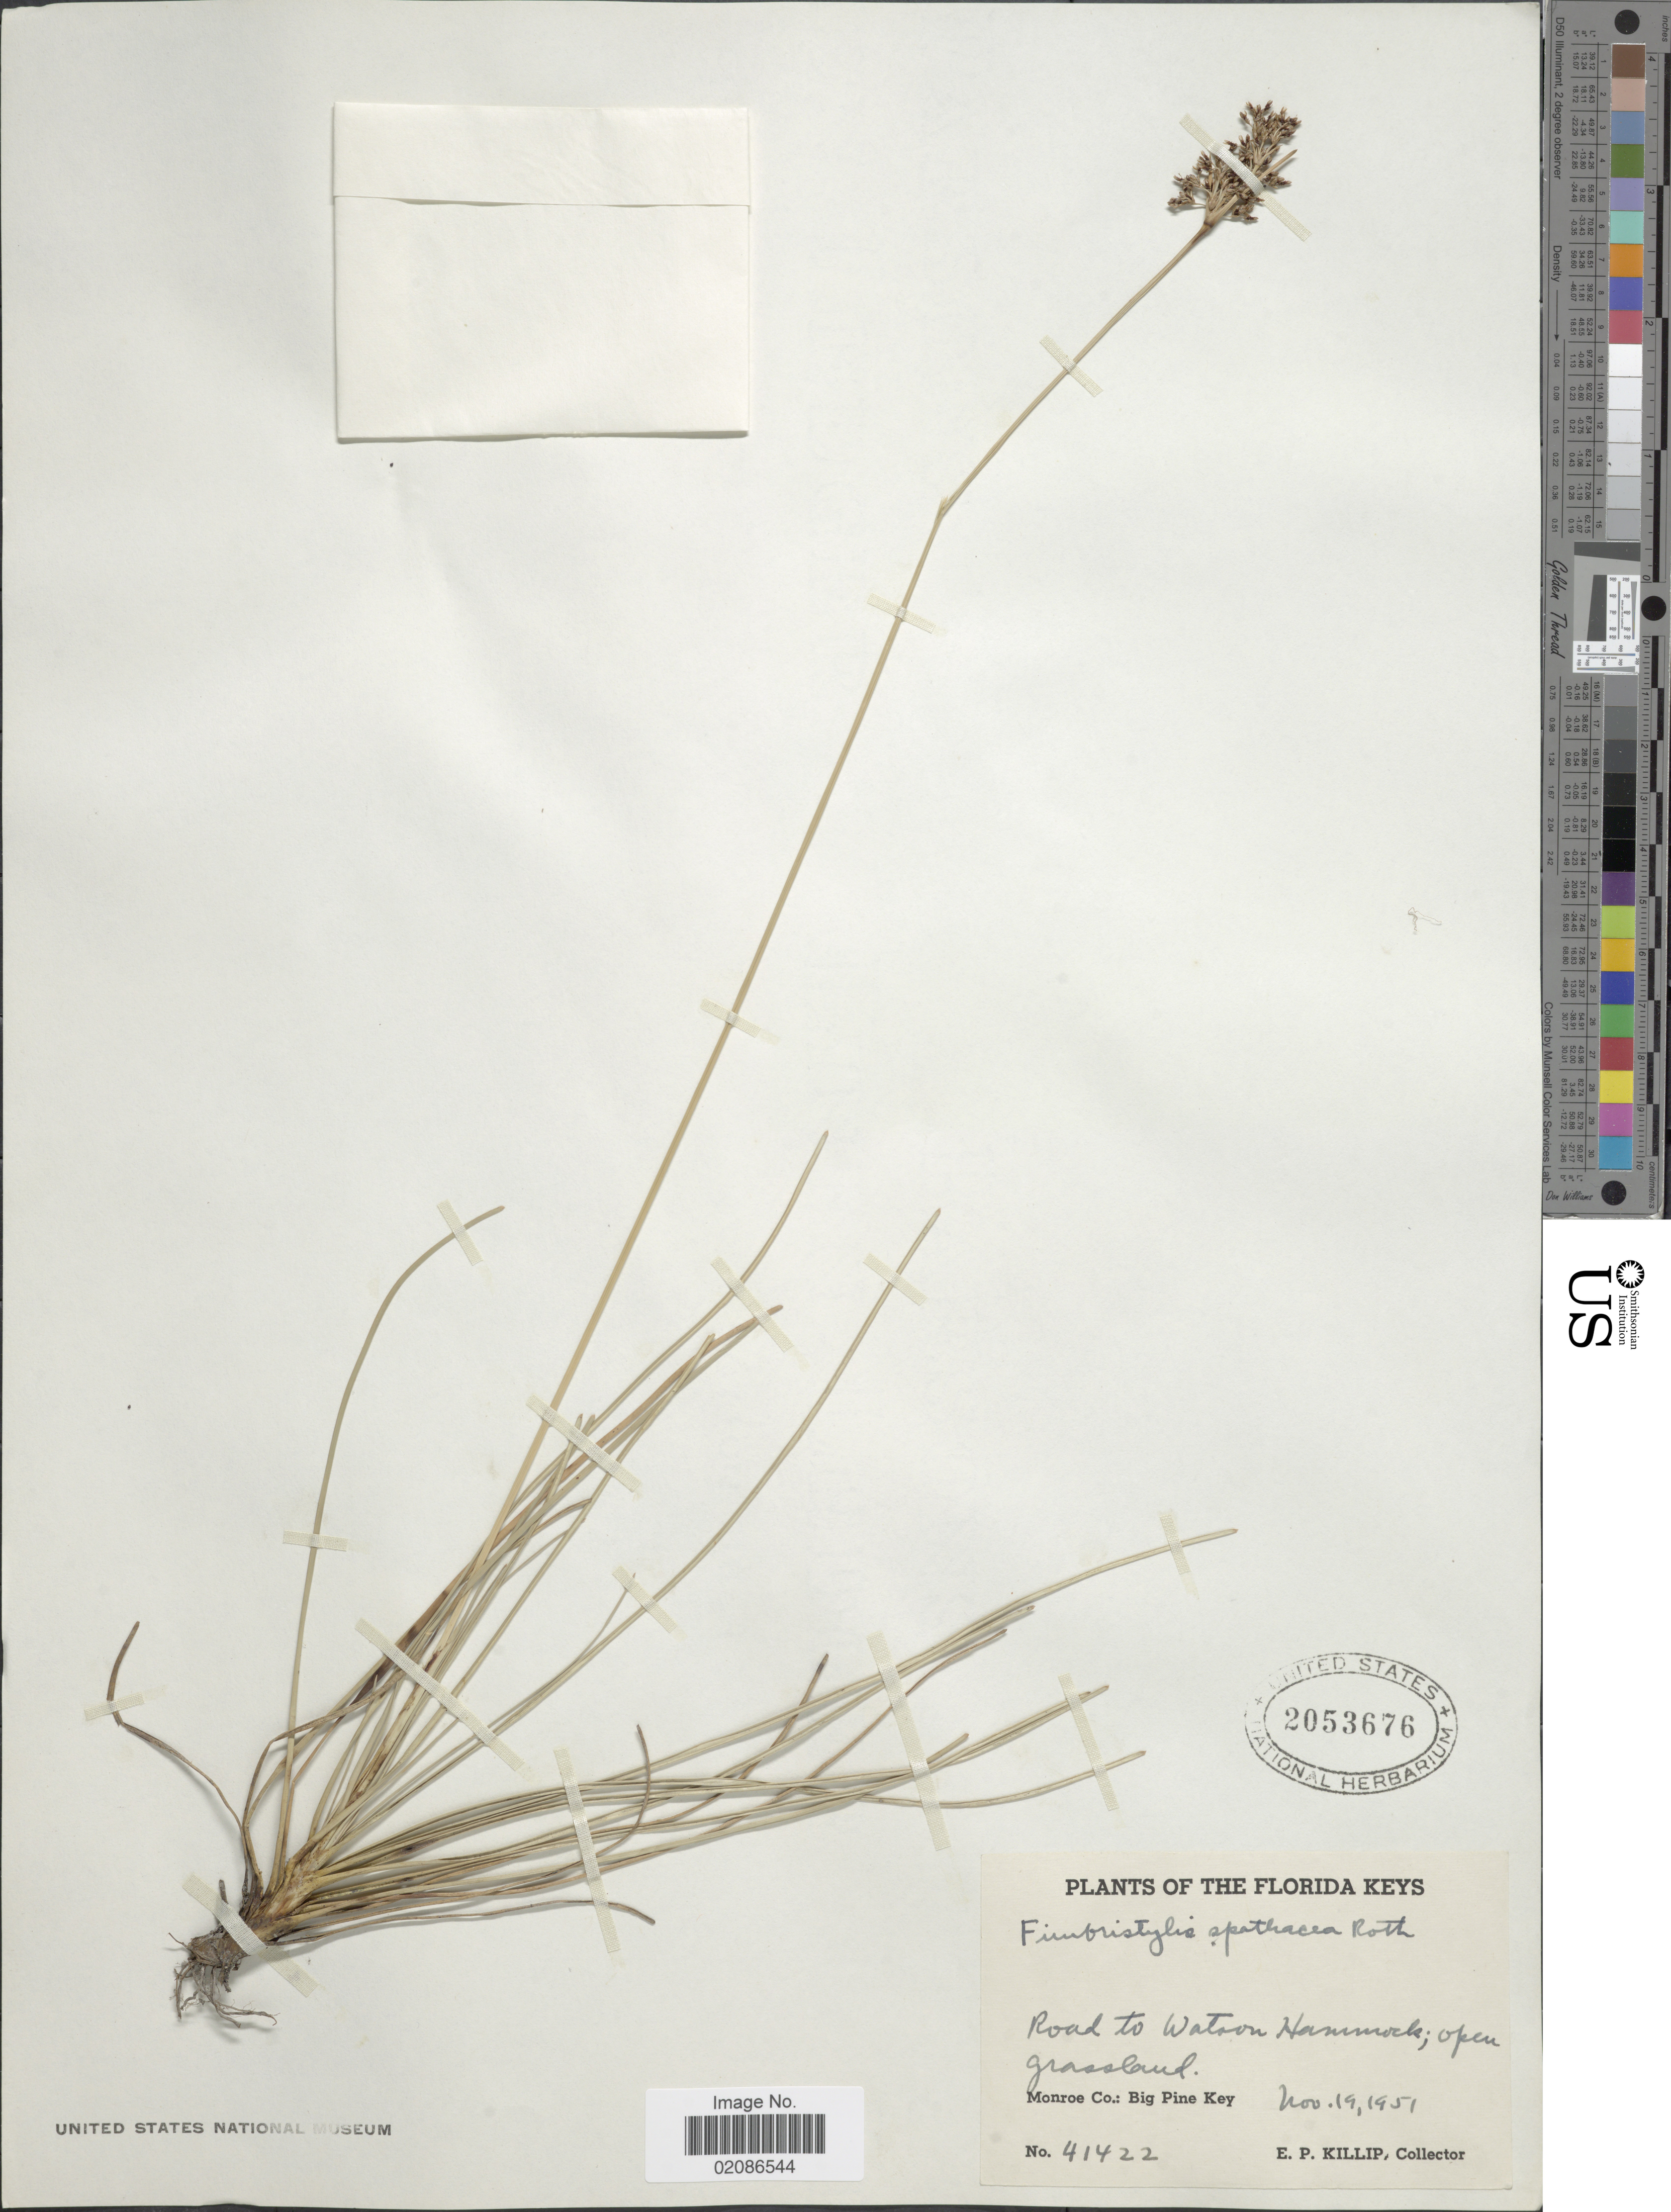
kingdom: Plantae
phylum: Tracheophyta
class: Liliopsida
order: Poales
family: Cyperaceae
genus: Fimbristylis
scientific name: Fimbristylis cymosa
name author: R. Br.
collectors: E. P. Killip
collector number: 41422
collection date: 1951-11-19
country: United States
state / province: Florida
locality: The Florida Keys, Road to Watson Hammock; open grassland, Monroe Co: Big Pine Key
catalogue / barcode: US 2053676